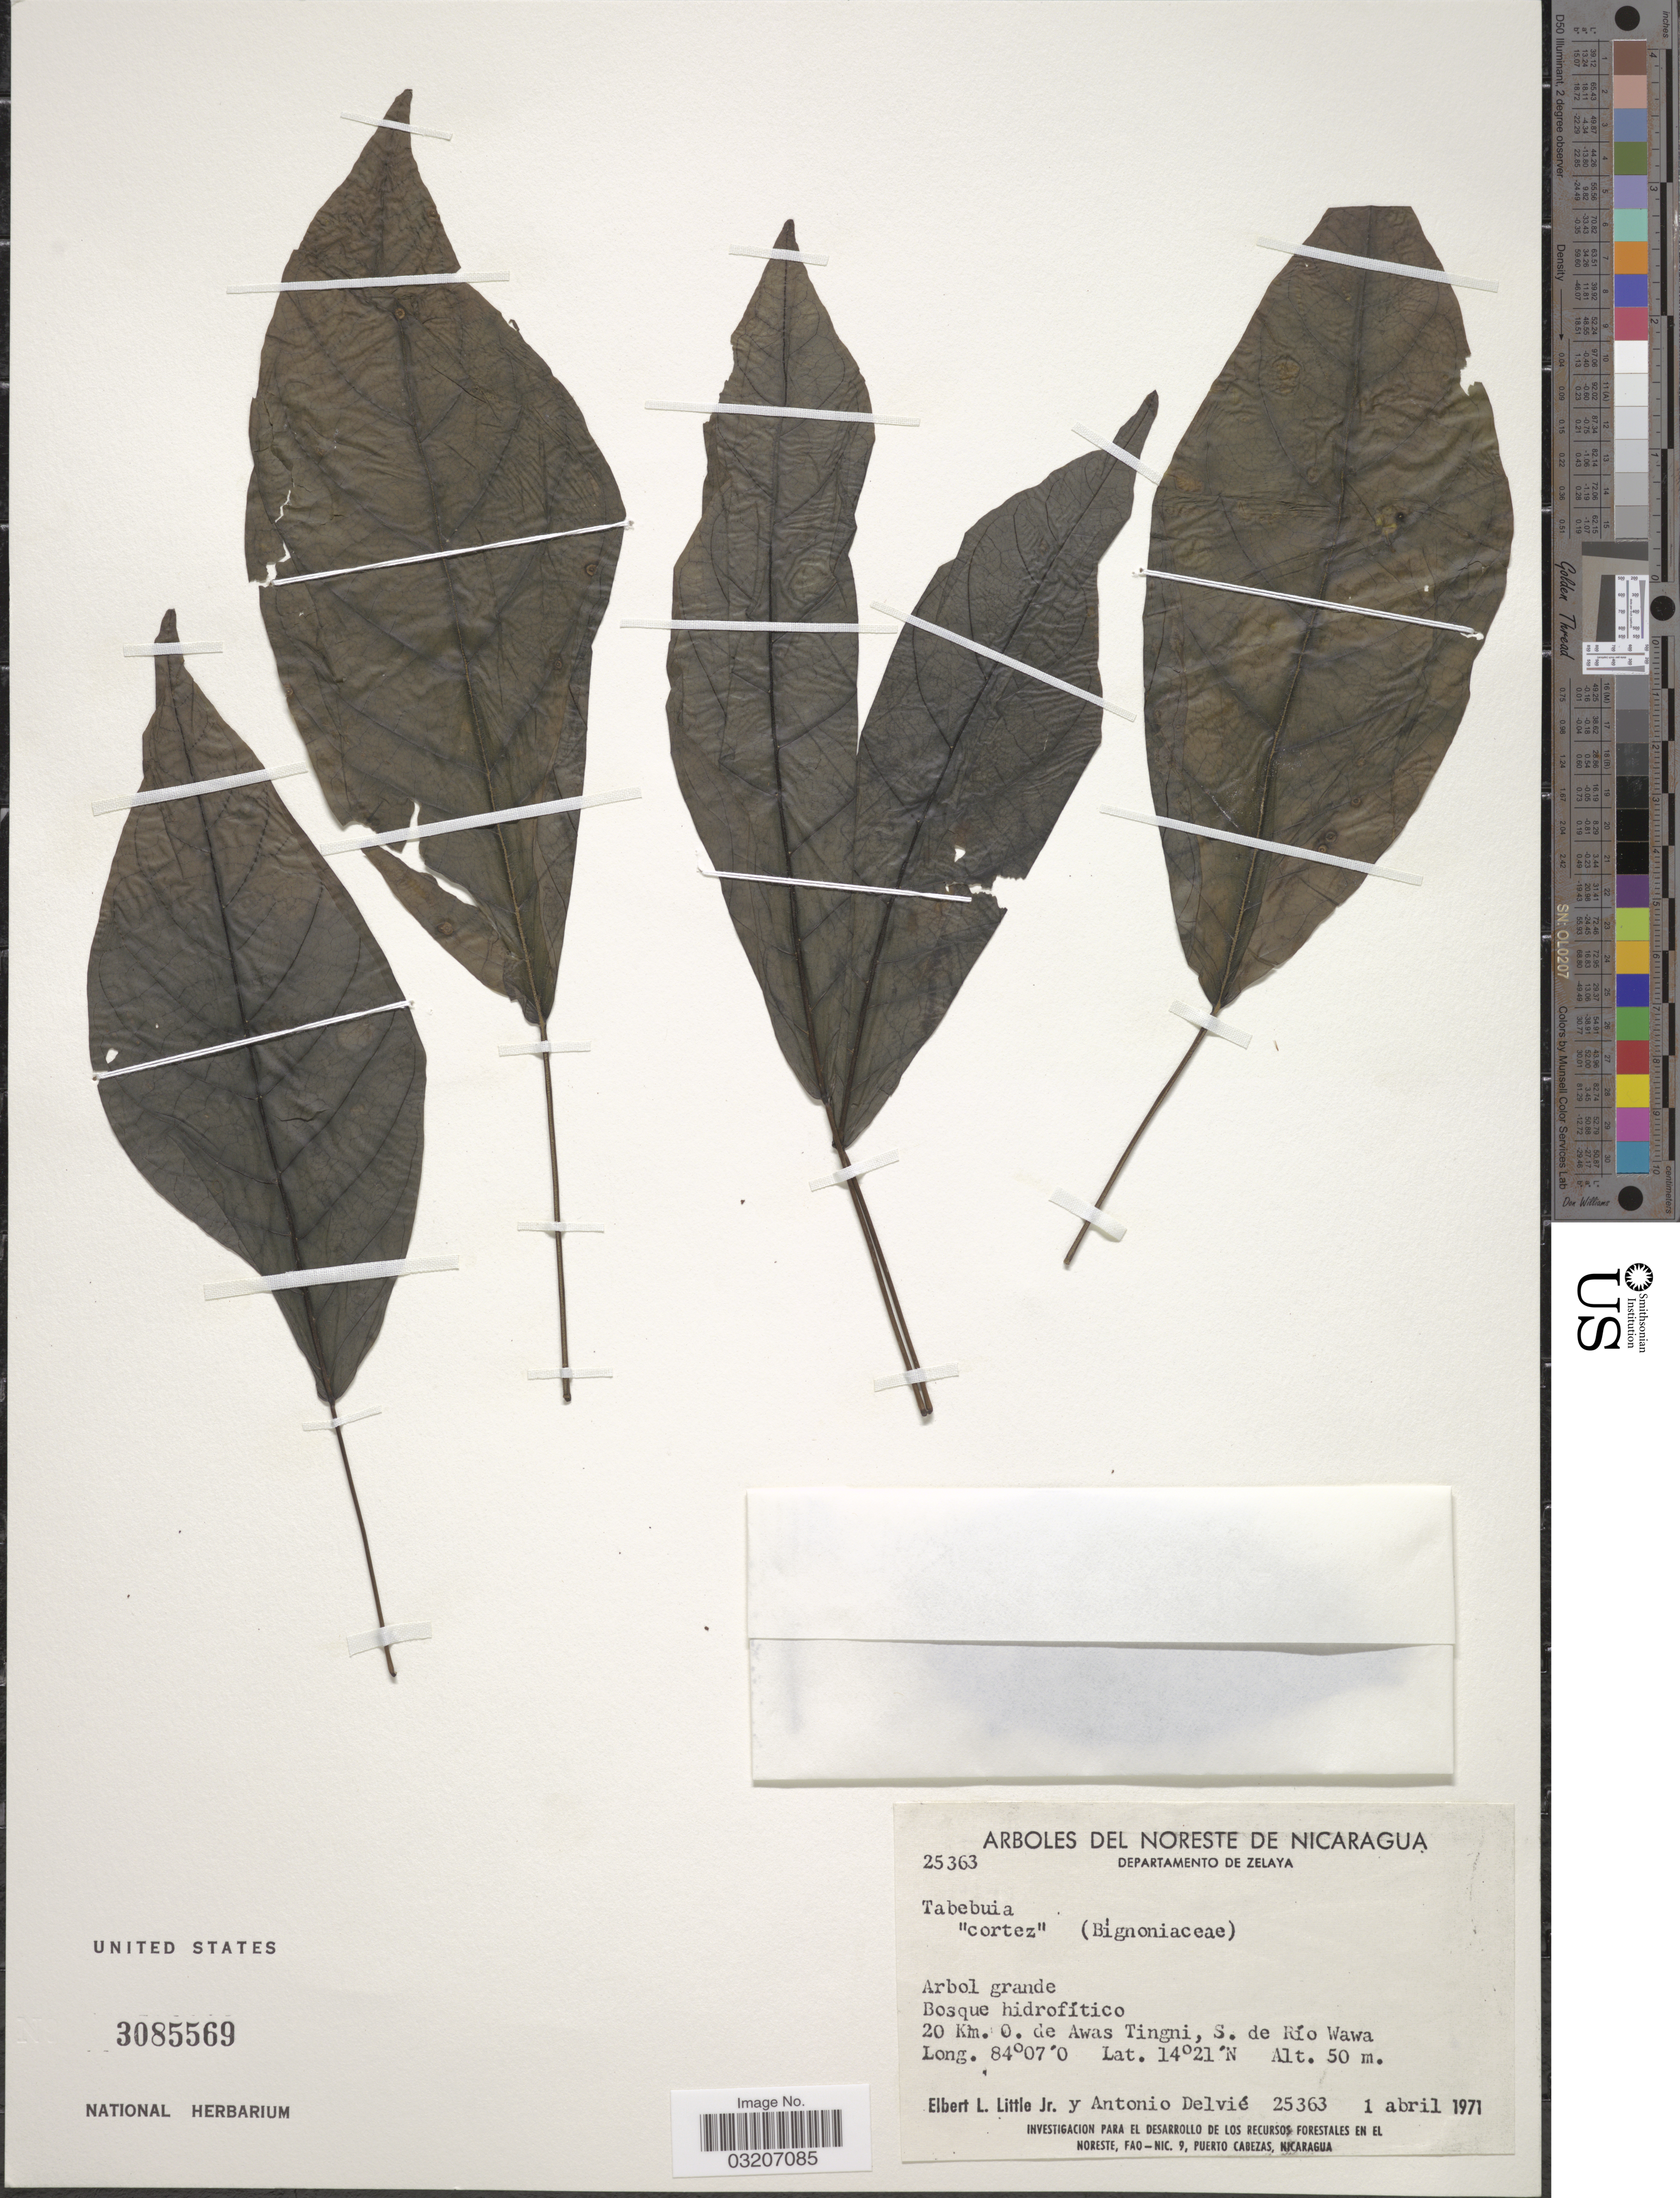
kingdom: Plantae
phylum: Tracheophyta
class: Magnoliopsida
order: Lamiales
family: Bignoniaceae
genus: Tabebuia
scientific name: Tabebuia sp.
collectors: E. L. Little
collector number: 25363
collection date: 1971-04-01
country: Nicaragua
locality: Noreste de Nicaragua. Departamento de Zelaya. 20 Km. O. de Awas Tingni, S. de Río Wawa.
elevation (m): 50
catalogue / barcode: US 3085569